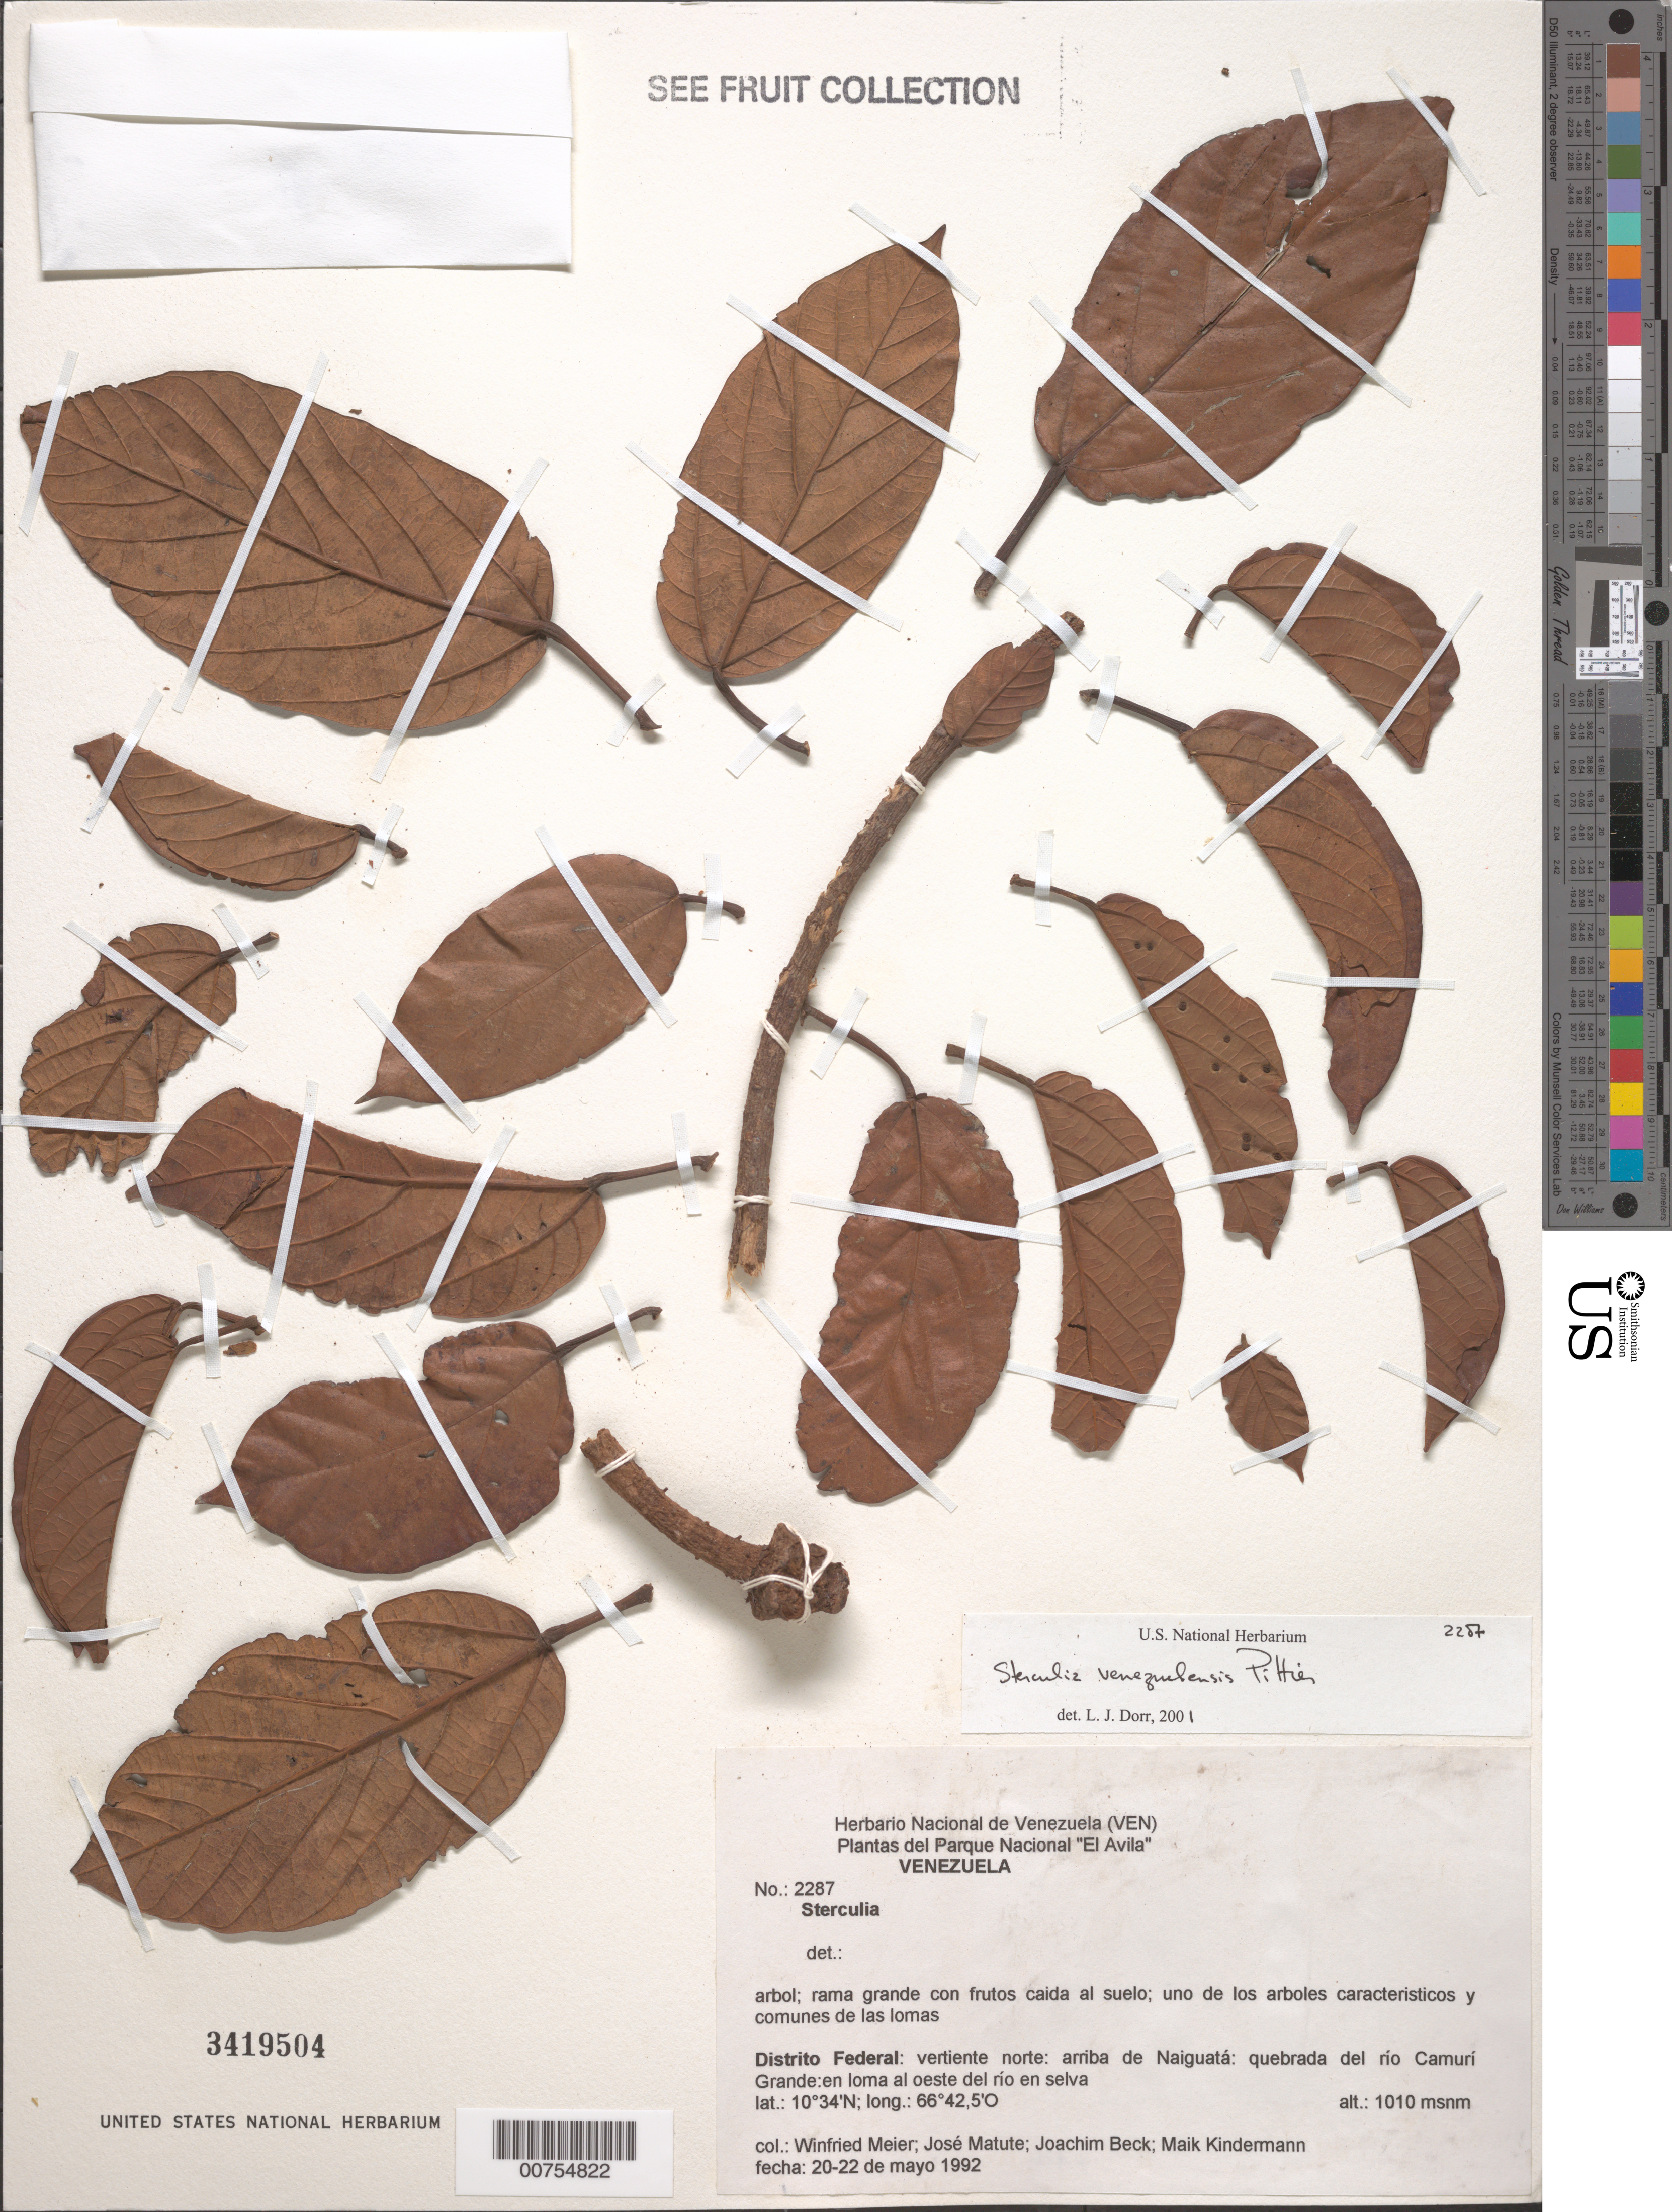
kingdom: Plantae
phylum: Tracheophyta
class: Magnoliopsida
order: Malvales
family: Malvaceae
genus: Sterculia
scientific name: Sterculia venezuelensis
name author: Pittier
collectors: W. Meijer, J. Matute, J. Beck & M. Kindermann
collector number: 2287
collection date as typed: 20 May 1992 to 22 May 1992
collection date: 1992-05-20/1992-05-22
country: Venezuela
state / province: Distrito Federal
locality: Vertiente norte: arriba de Naiguatá: quebrada del río Camurí Grande: en ma al oeste del río en selva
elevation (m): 1010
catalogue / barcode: US 3419504